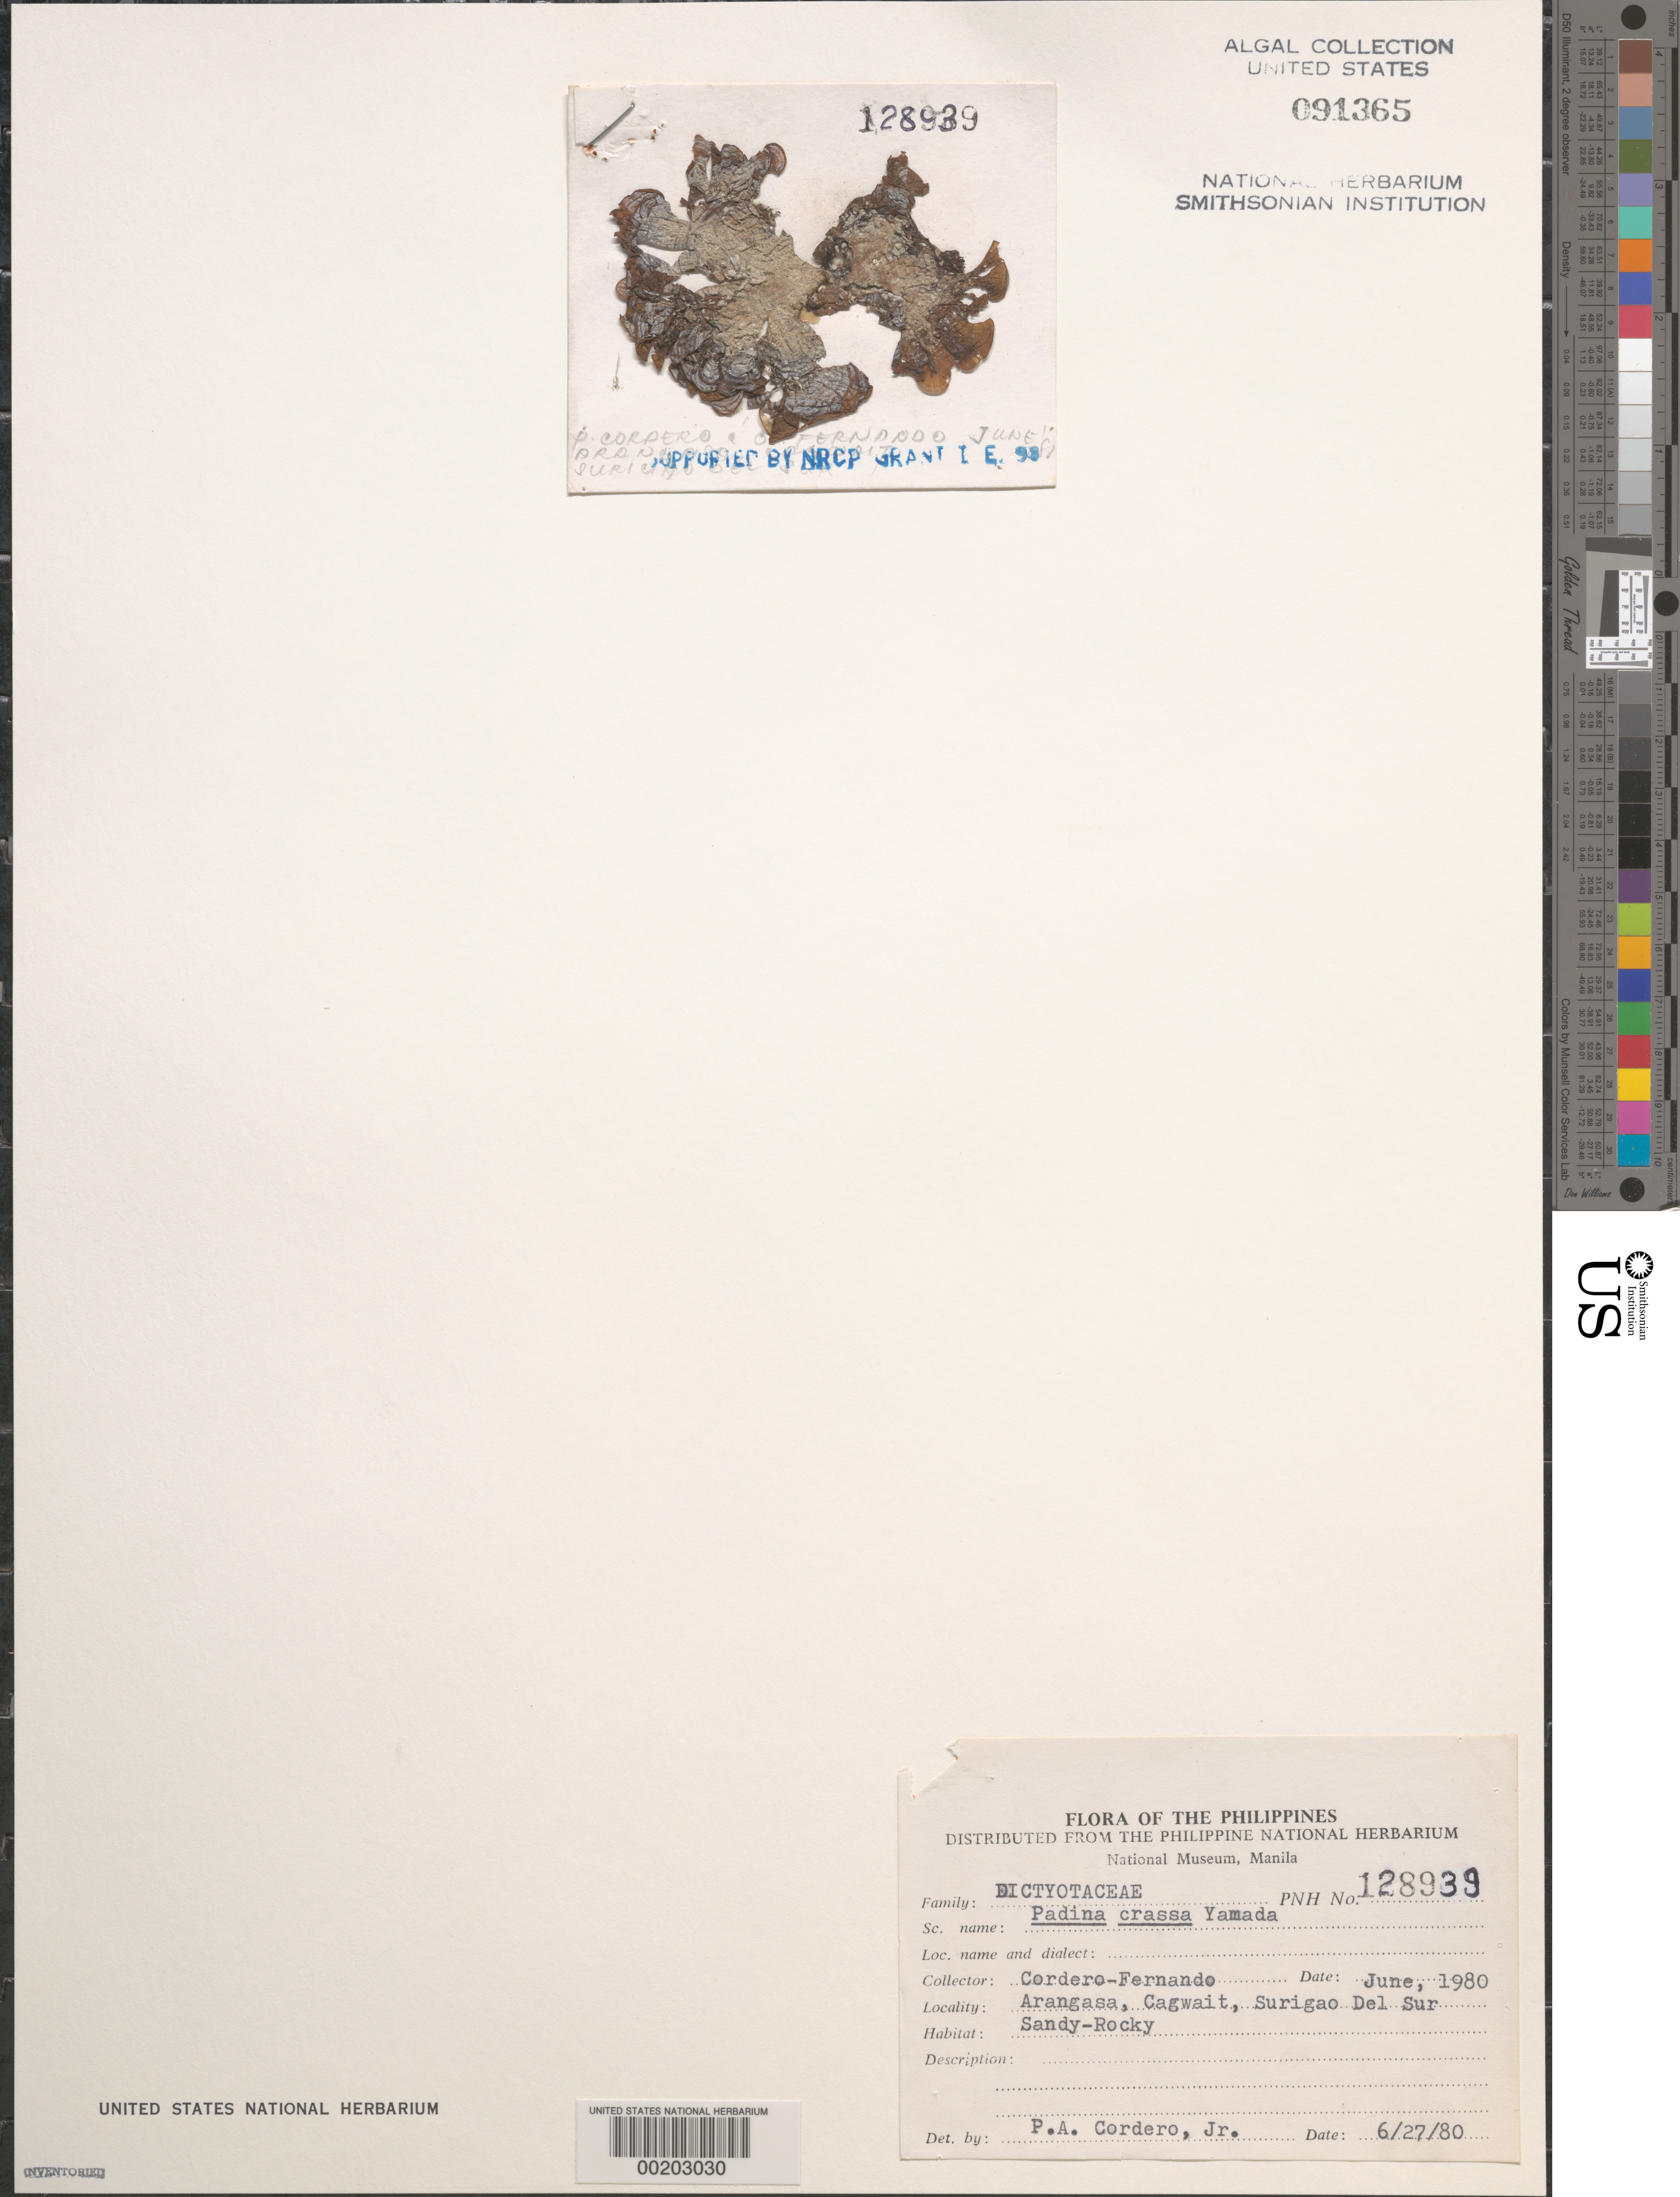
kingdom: Chromista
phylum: Ochrophyta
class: Phaeophyceae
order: Dictyotales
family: Dictyotaceae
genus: Padina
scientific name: Padina gymnospora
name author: (Kütz.) O.G. Sond.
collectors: P. A. Cordero & O. Fernando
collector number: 128939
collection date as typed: Jun 1980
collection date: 1980-06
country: Philippines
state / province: Caraga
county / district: Surigao del Sur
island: Mindanao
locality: Arangasa, Cagwait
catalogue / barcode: US 91365